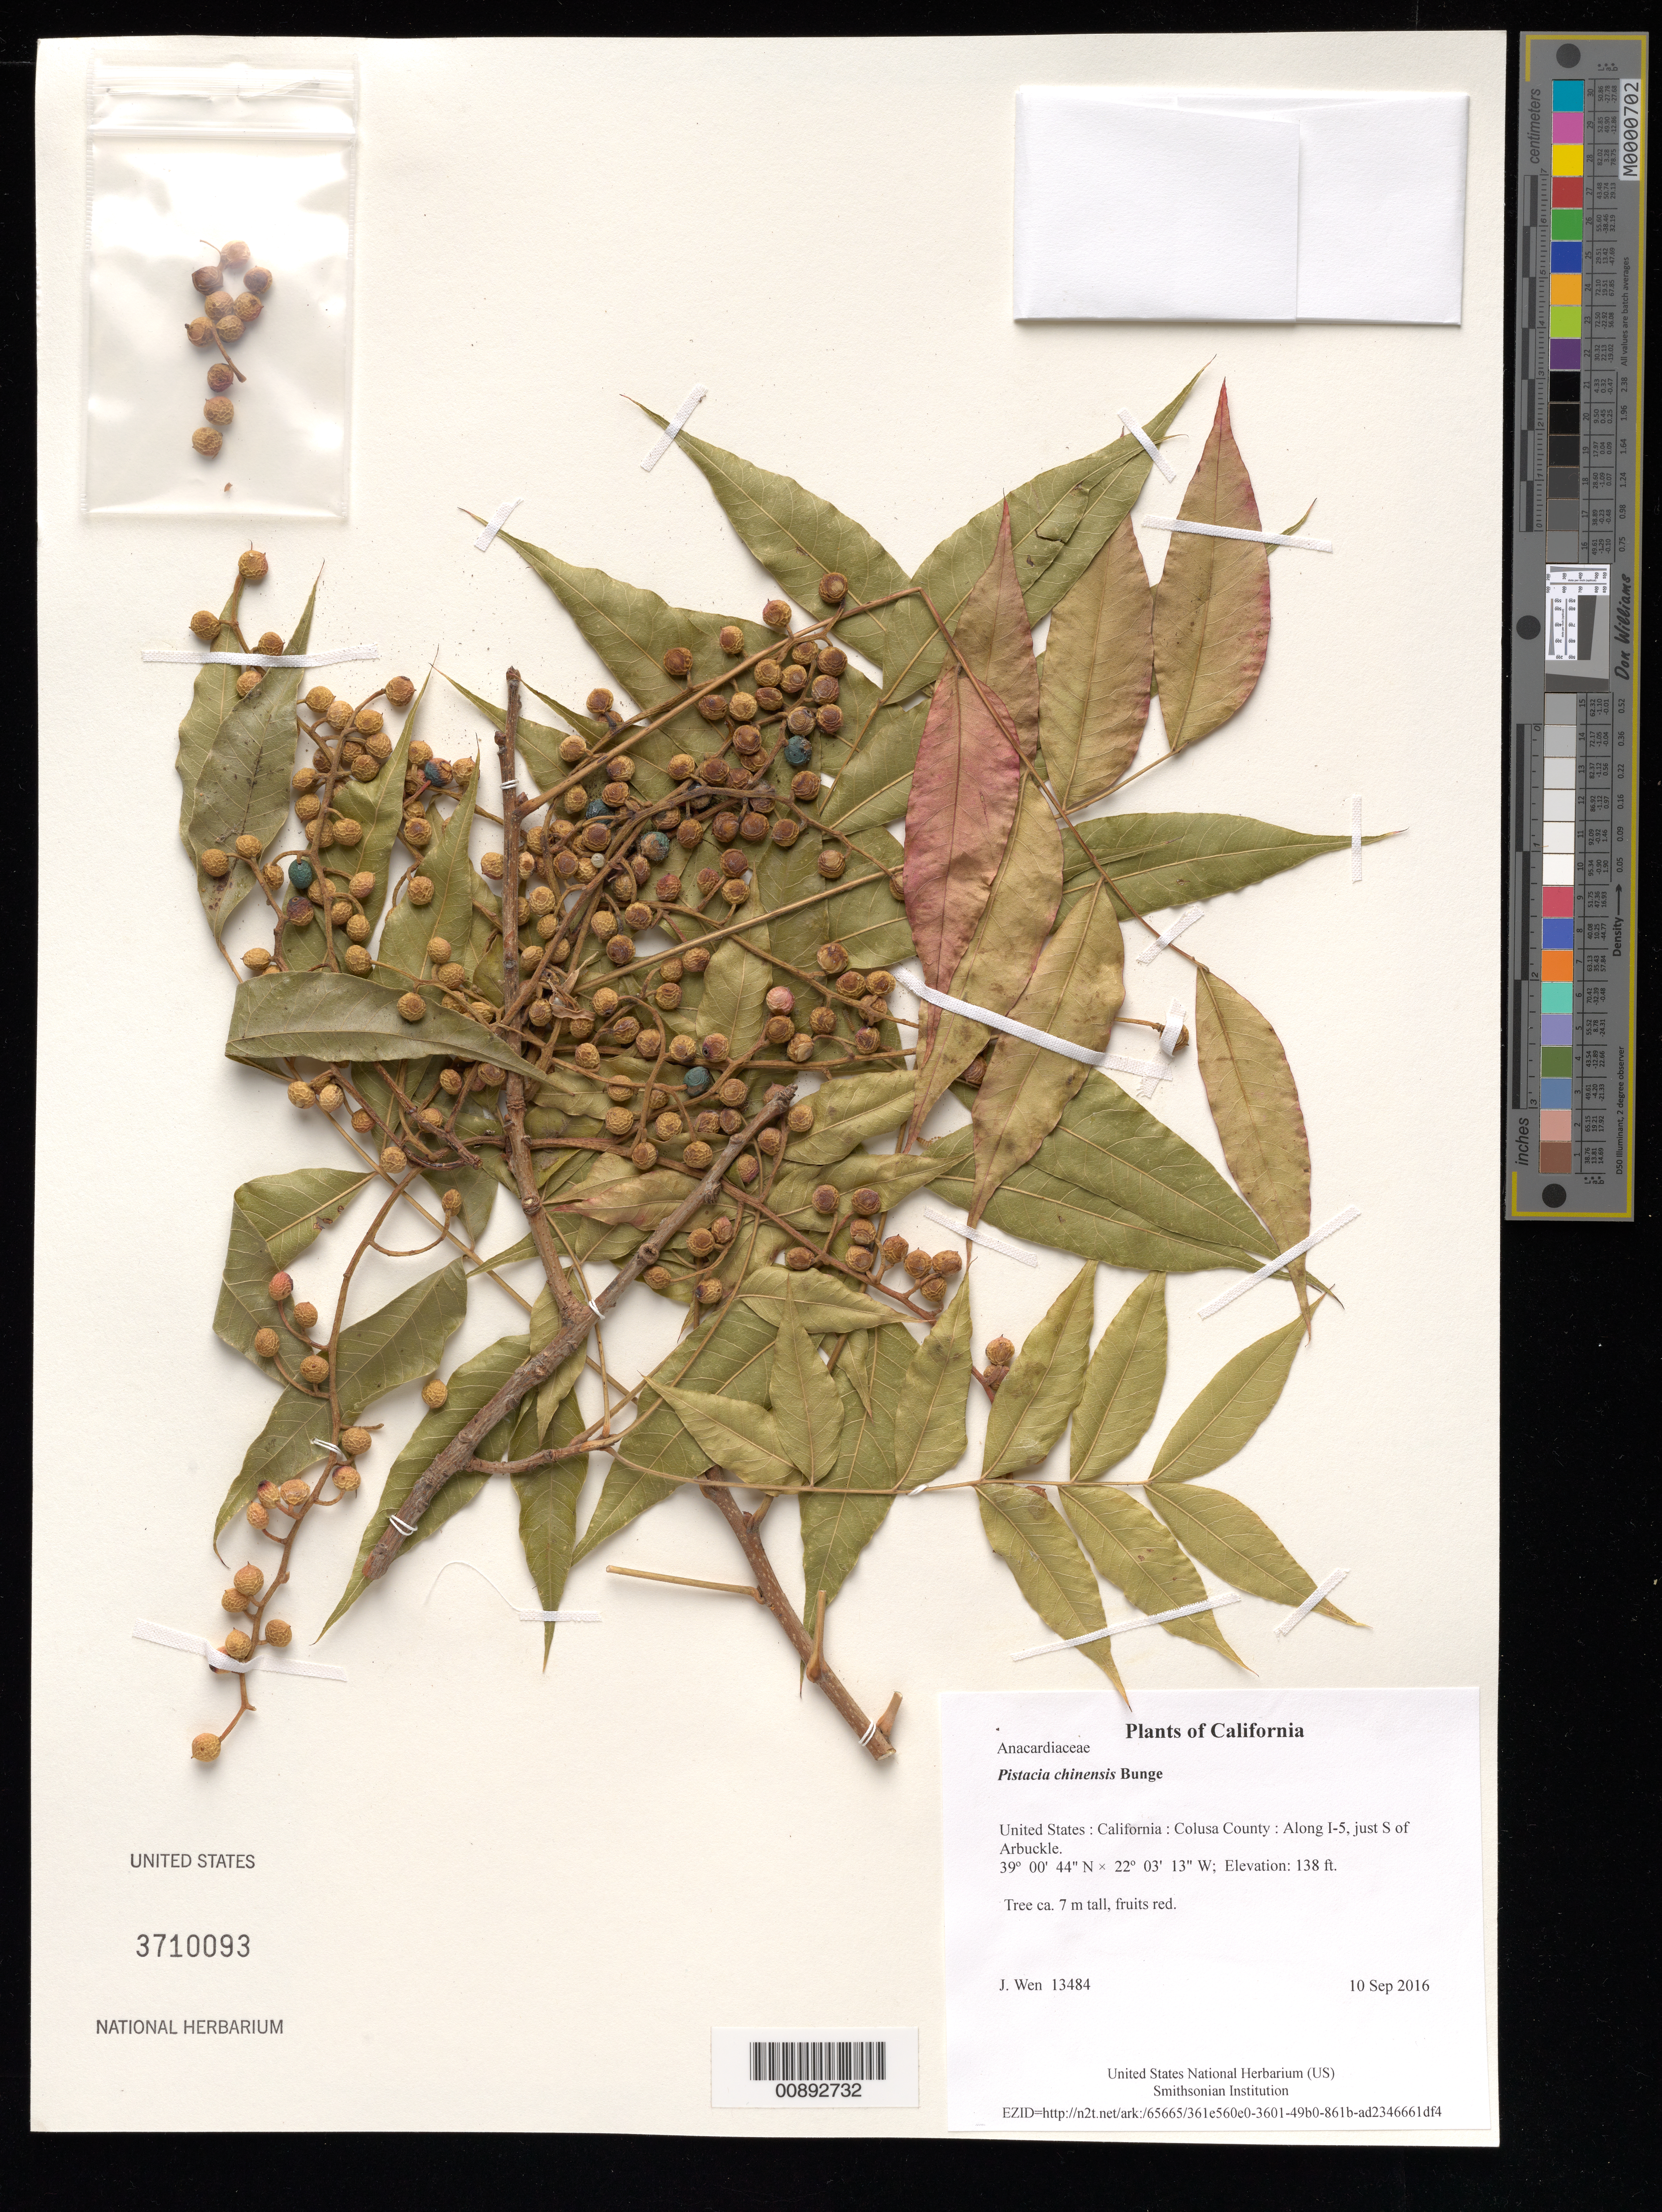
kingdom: Plantae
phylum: Tracheophyta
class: Magnoliopsida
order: Sapindales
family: Anacardiaceae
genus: Pistacia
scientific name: Pistacia chinensis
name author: Bunge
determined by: Wen, Jun, (BOT), Smithsonian Institution - National Museum of Natural History (UNITED STATES)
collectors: J. Wen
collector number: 13484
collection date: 2016-09-10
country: United States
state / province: California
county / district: Colusa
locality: Along I-5, just S of Arbuckle.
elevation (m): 42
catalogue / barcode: US 3710093